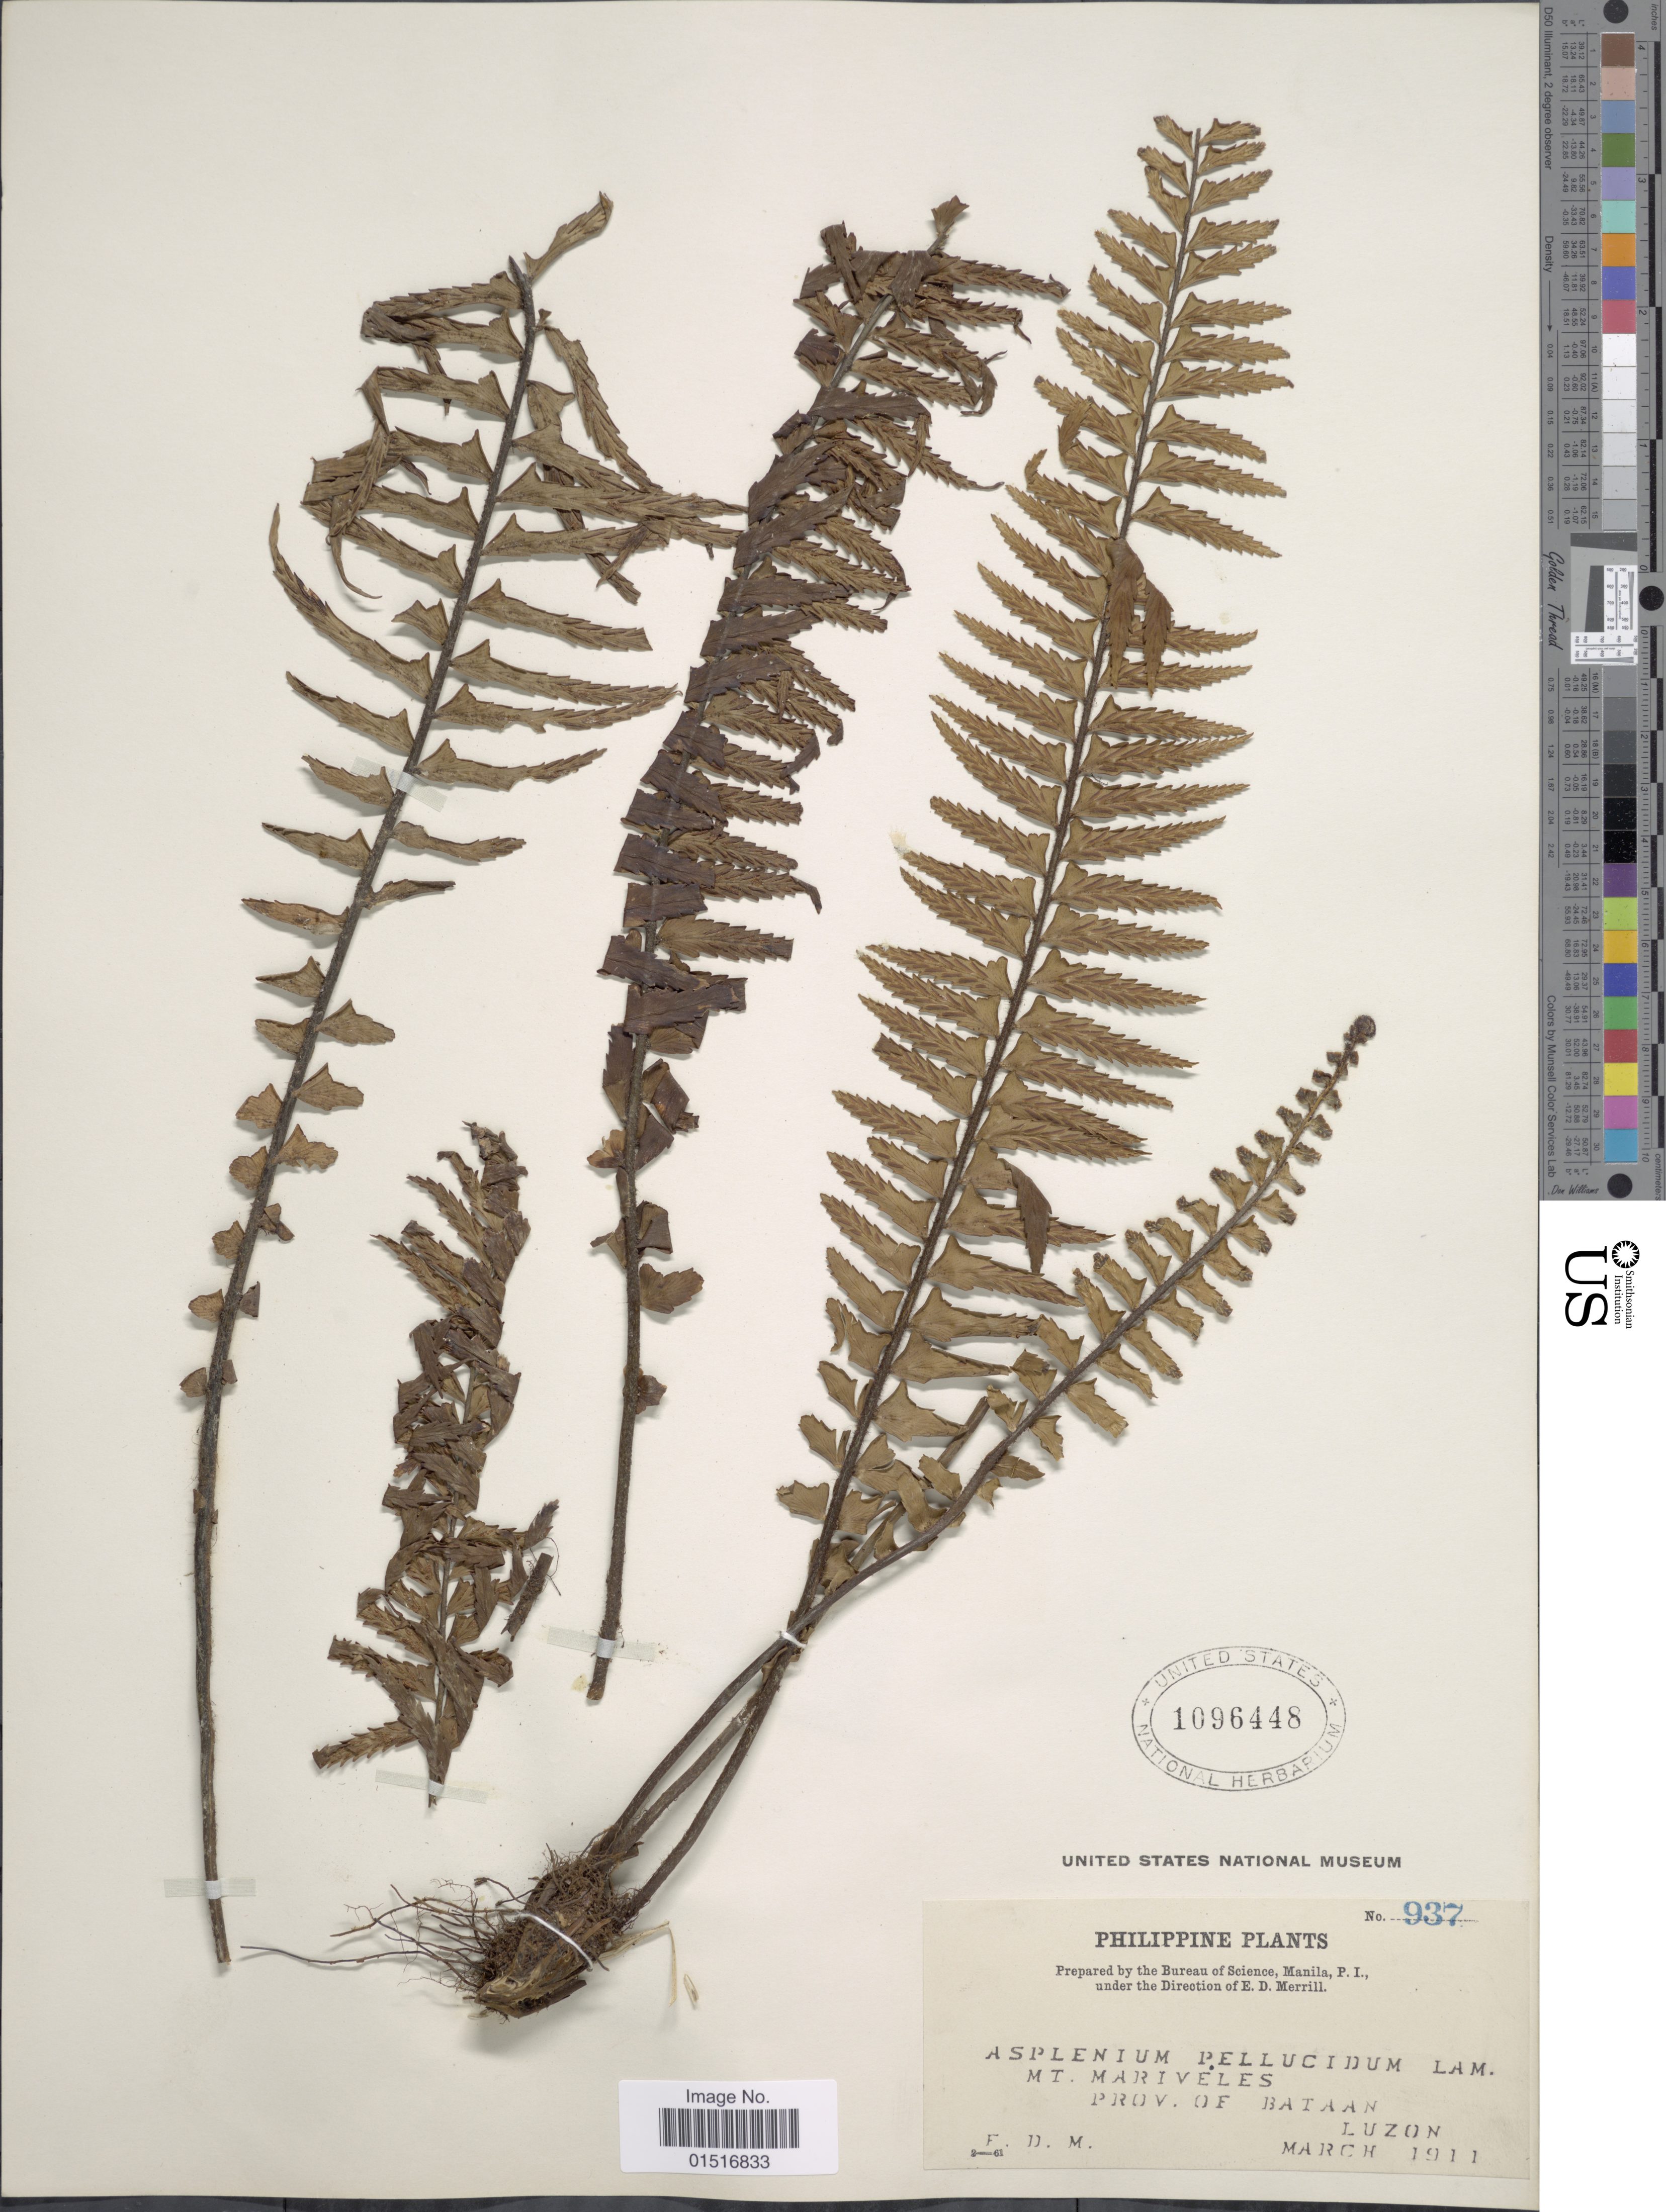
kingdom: Plantae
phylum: Tracheophyta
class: Polypodiopsida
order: Polypodiales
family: Aspleniaceae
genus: Asplenium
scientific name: Asplenium pellucidum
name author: Lam.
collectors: E. D. Merrill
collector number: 937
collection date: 1911-03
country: Philippines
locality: Mt. Mariveles. Prov. of Bataan, Luzon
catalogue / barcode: US 1096448